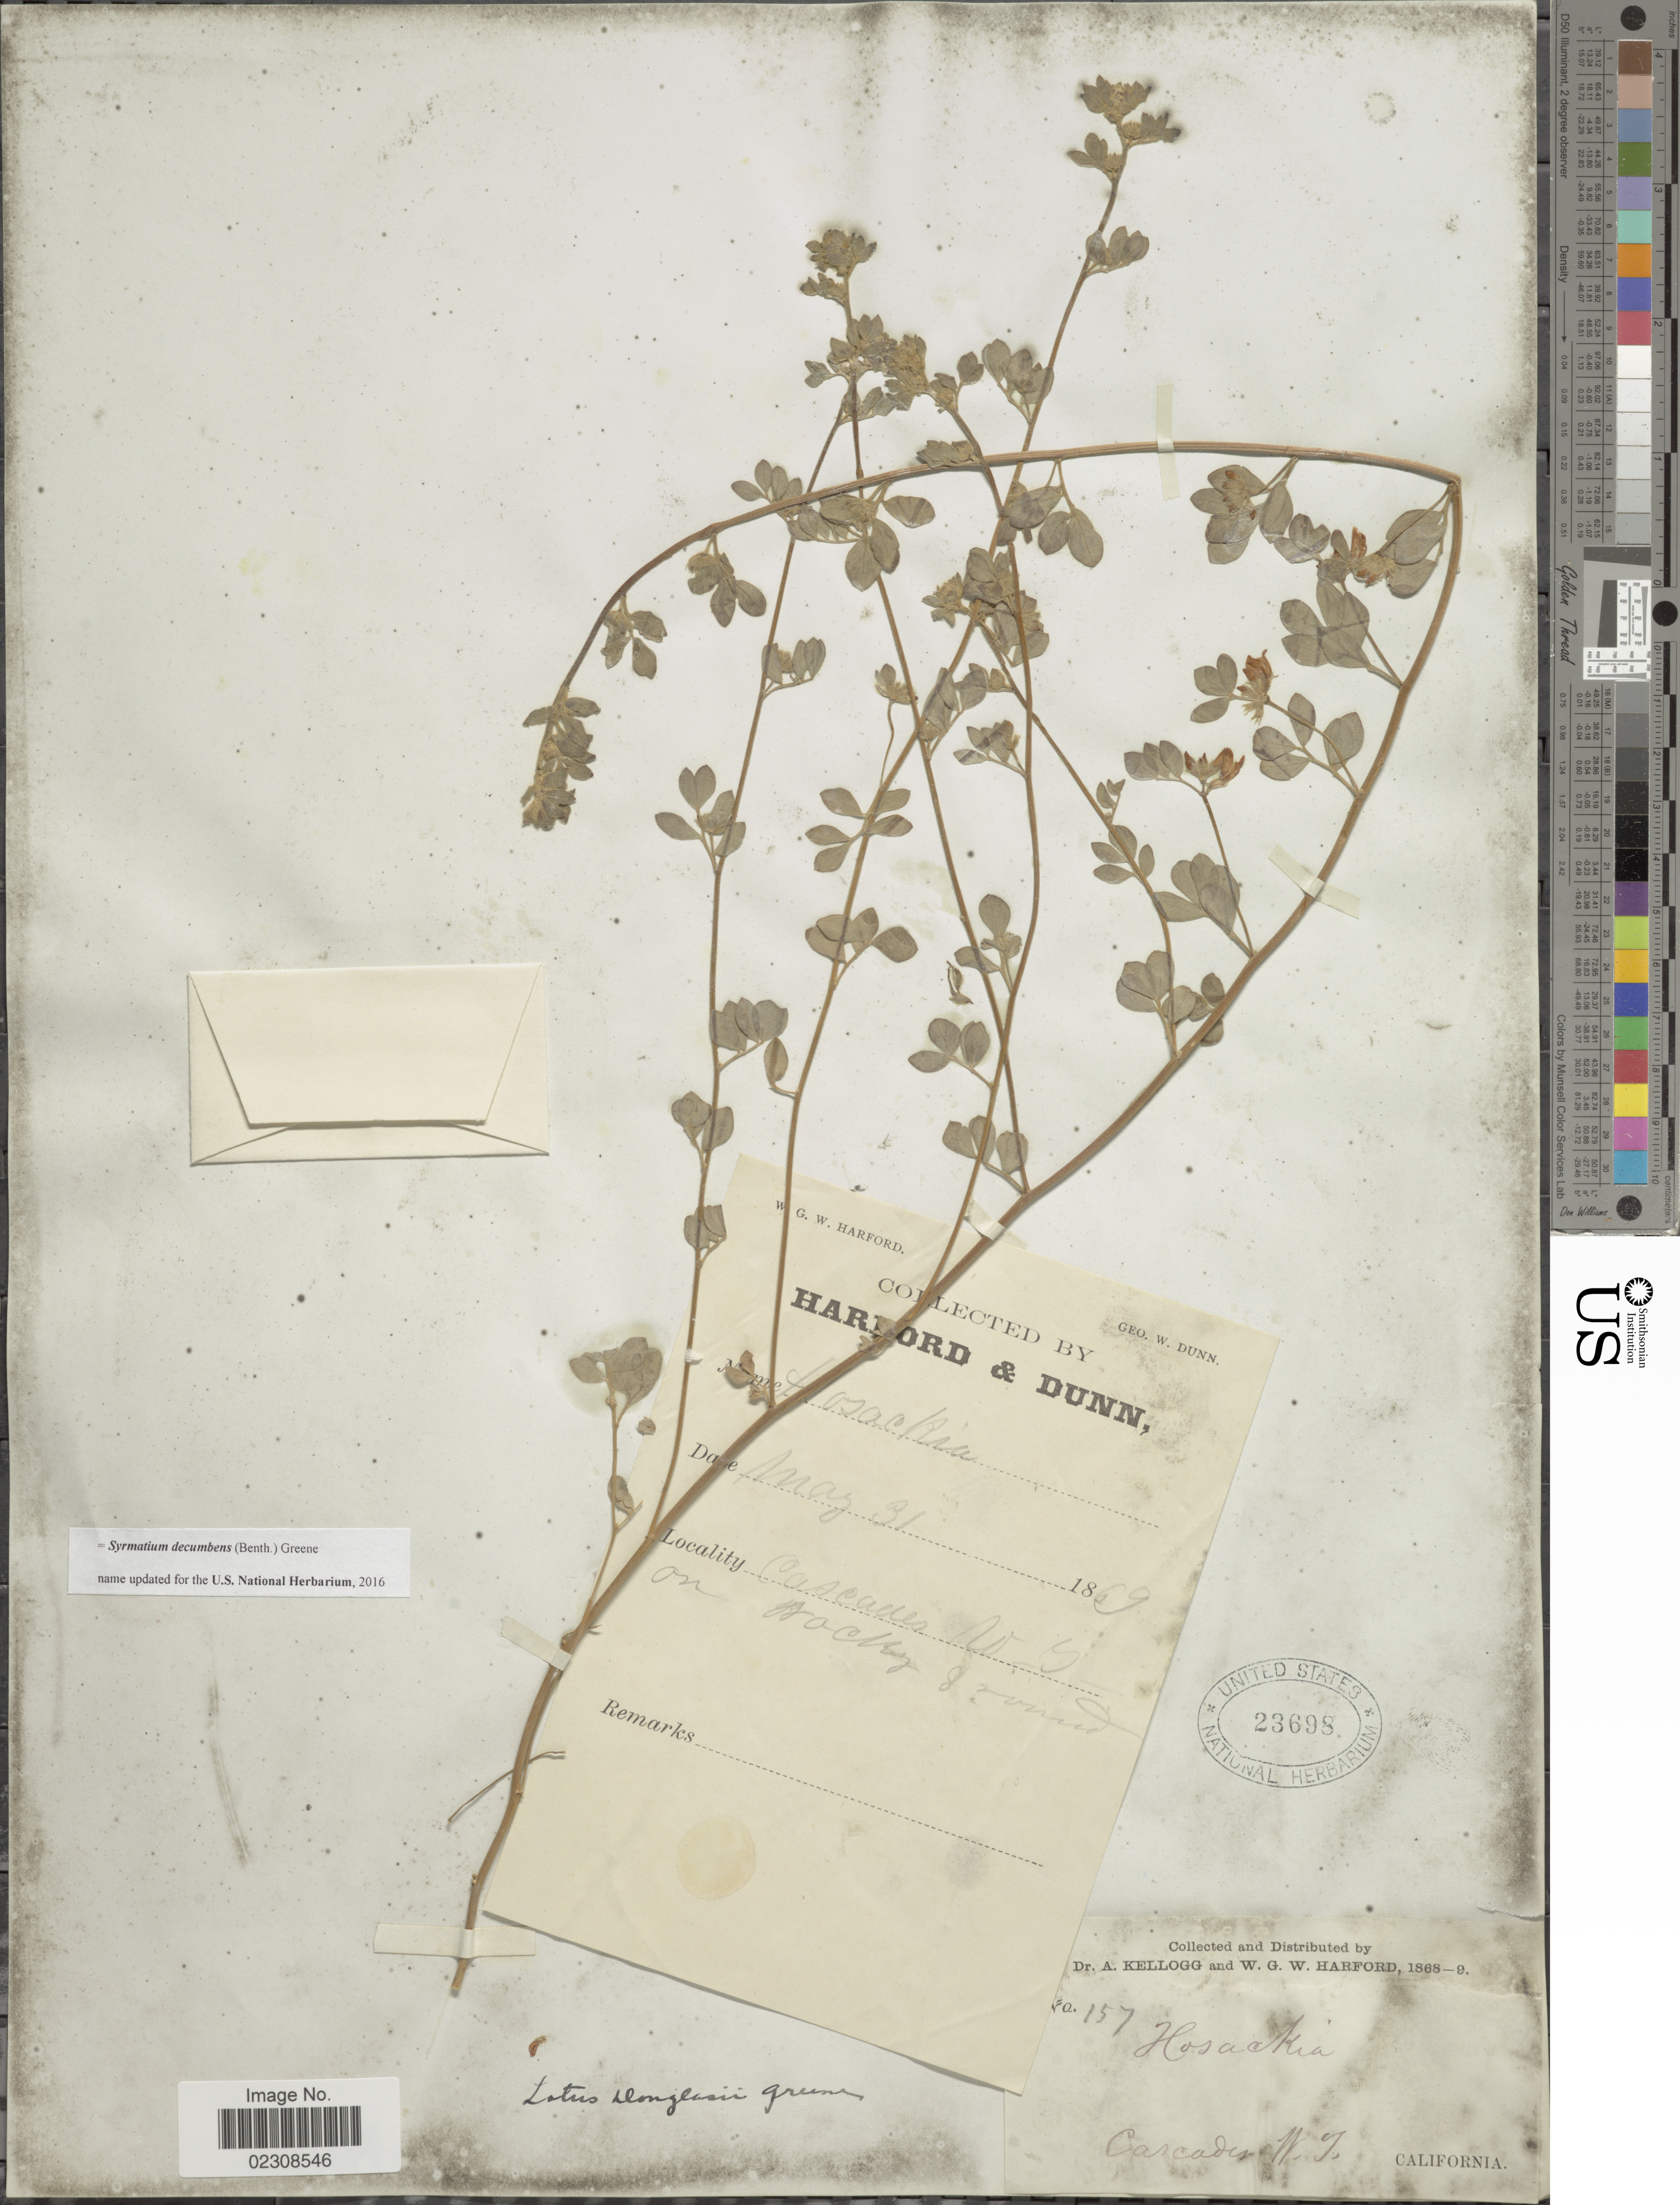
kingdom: Plantae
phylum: Tracheophyta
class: Magnoliopsida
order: Fabales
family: Fabaceae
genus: Syrmatium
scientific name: Syrmatium decumbens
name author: (Benth.) Greene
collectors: W. G. W. Harford, G. W.Dunn & A. Kellogg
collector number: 23698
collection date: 1869-05-31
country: United States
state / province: California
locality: Cascades W. J. on rocky ground.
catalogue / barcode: US 23698